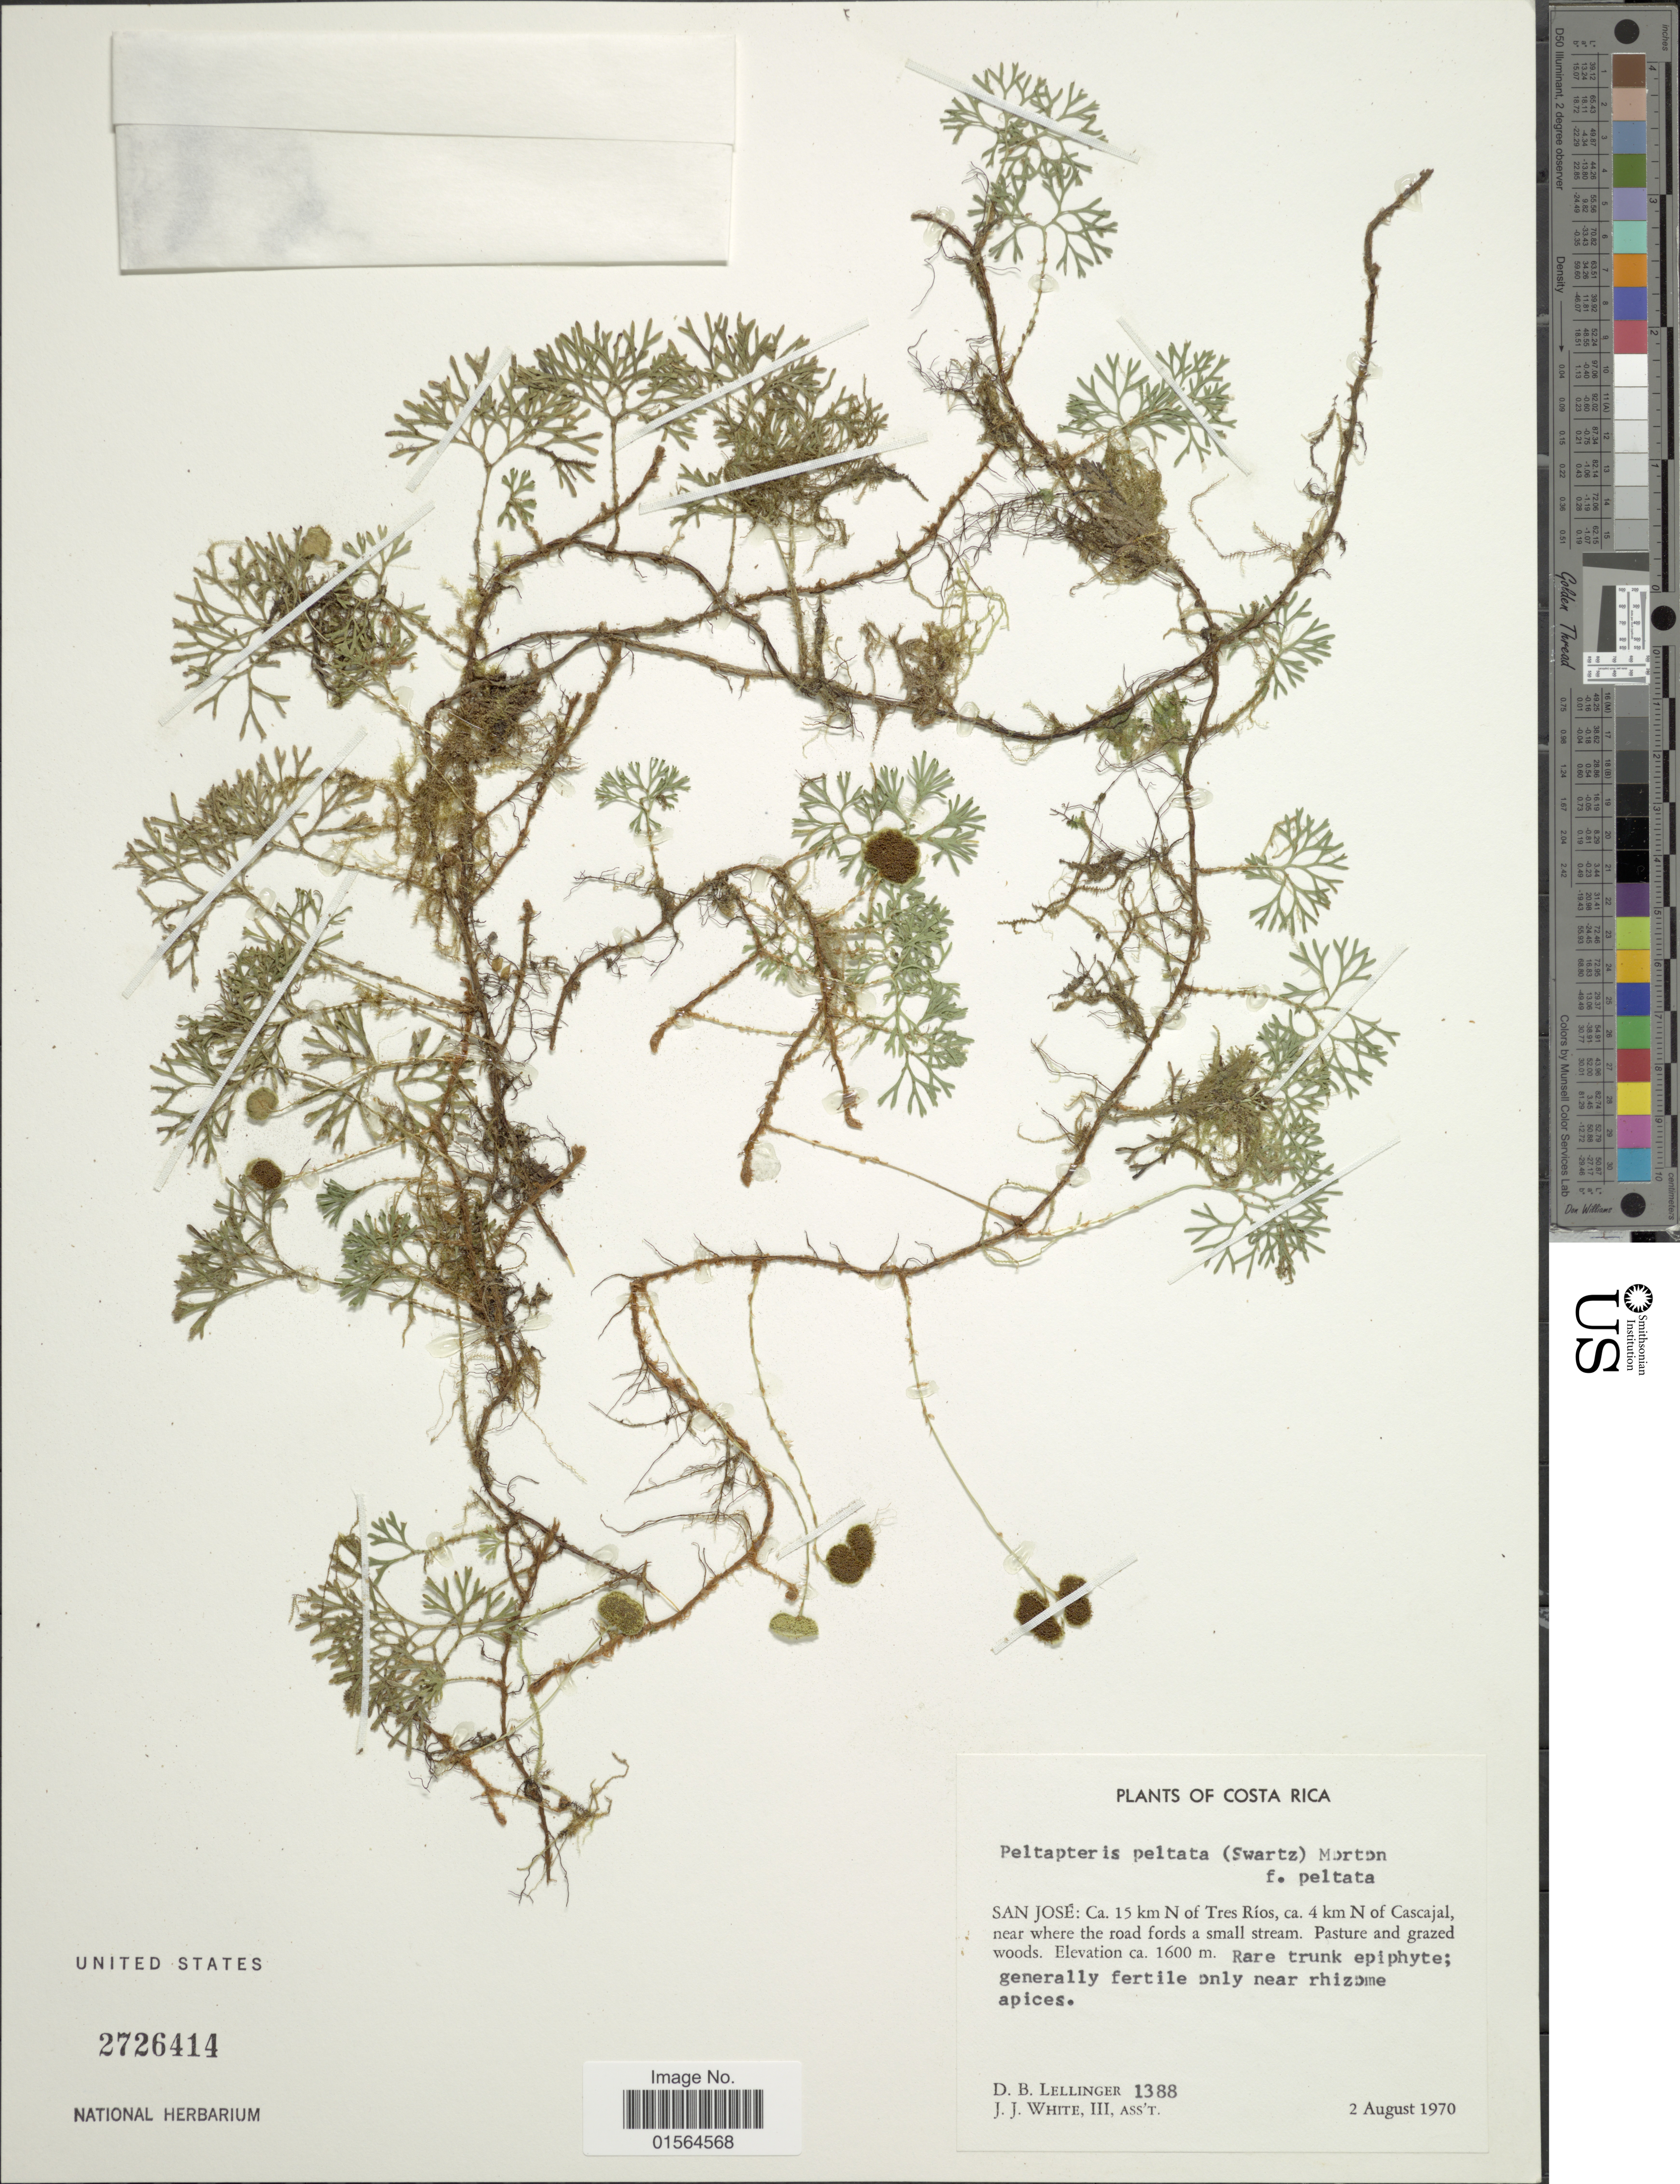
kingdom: Plantae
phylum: Tracheophyta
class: Polypodiopsida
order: Polypodiales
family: Dryopteridaceae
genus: Elaphoglossum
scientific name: Elaphoglossum peltatum f. foeniculaceum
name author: (Hook. & Grev.) Mickel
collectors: D. B. Lellinger & J. J. White III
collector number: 1388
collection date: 1970-08-02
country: Costa Rica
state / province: San José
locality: Ca. 15 km N of Tres Rios, ca. 4 km N of Cascajal, near where the road fords a small stream. Pasture and grazed woods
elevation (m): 1600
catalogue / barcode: US 2726414